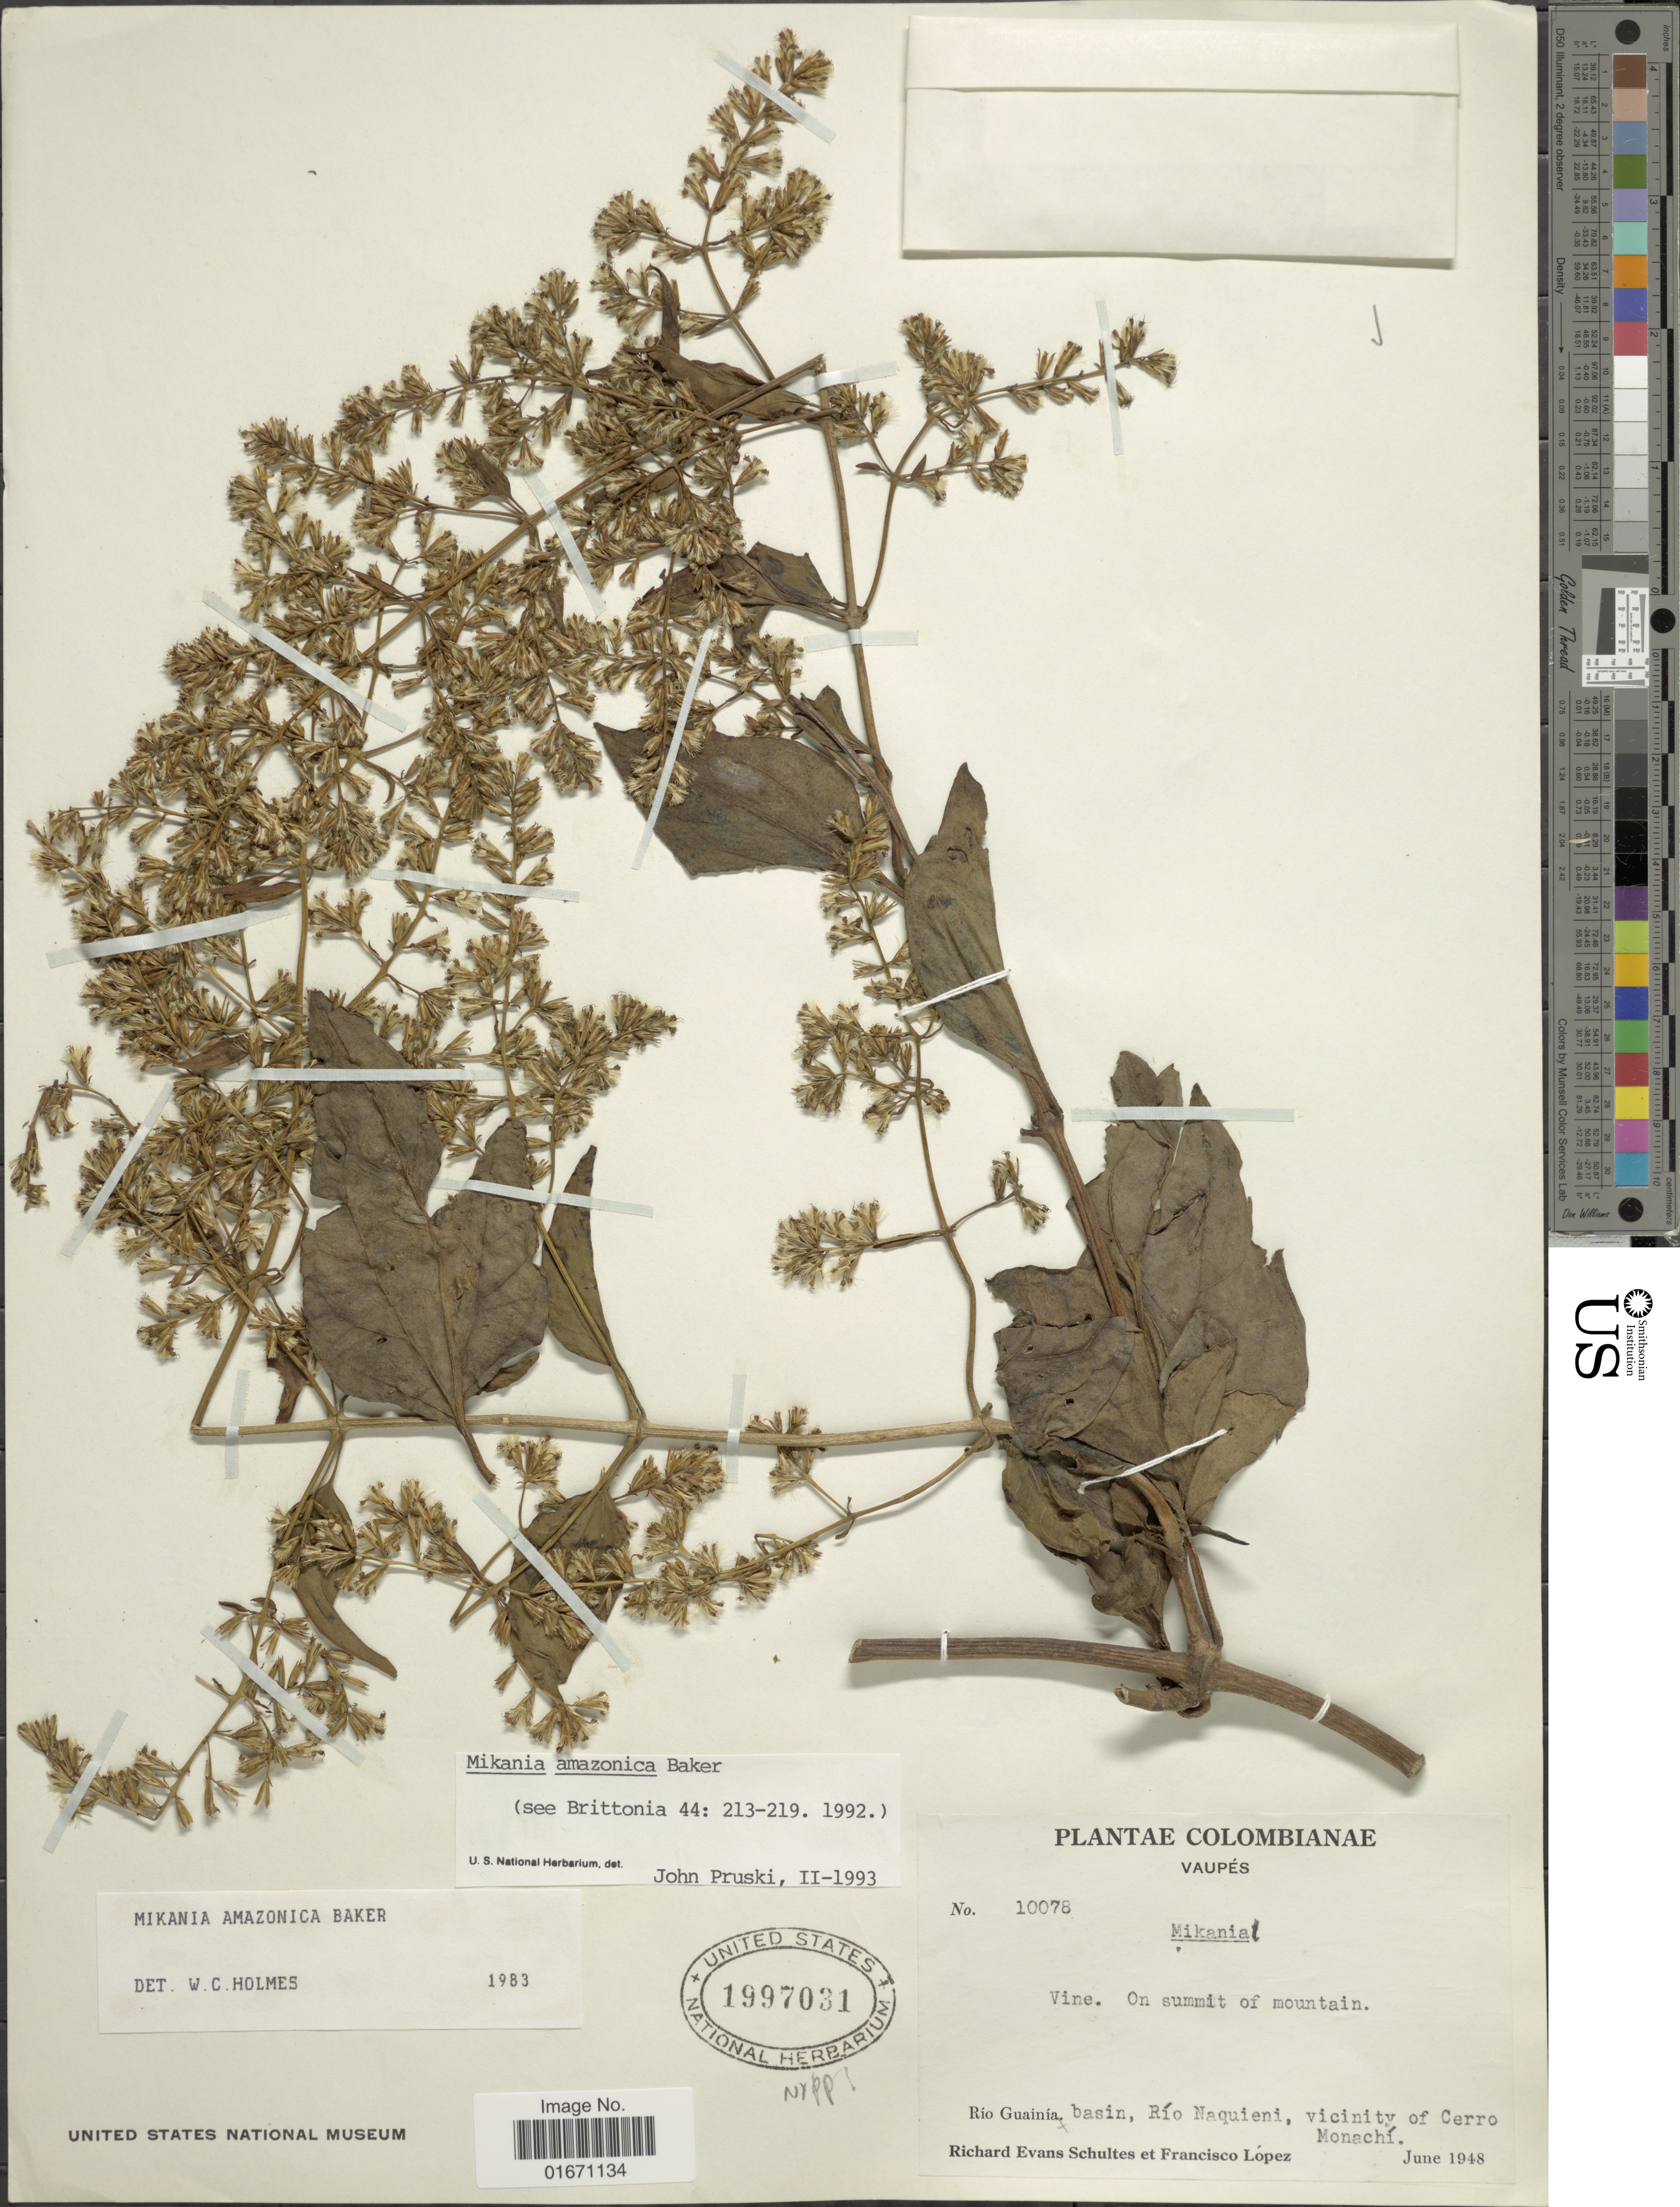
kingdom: Plantae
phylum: Tracheophyta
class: Magnoliopsida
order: Asterales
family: Asteraceae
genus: Mikania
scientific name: Mikania amazonica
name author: Baker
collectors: R. E. Schultes & F. Lopéz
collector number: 10078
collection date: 1948-06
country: Colombia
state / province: Vaupés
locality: Rio Guainia basin, Rio Naquieni, vicinity of Cerro Monachi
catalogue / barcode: US 1997031